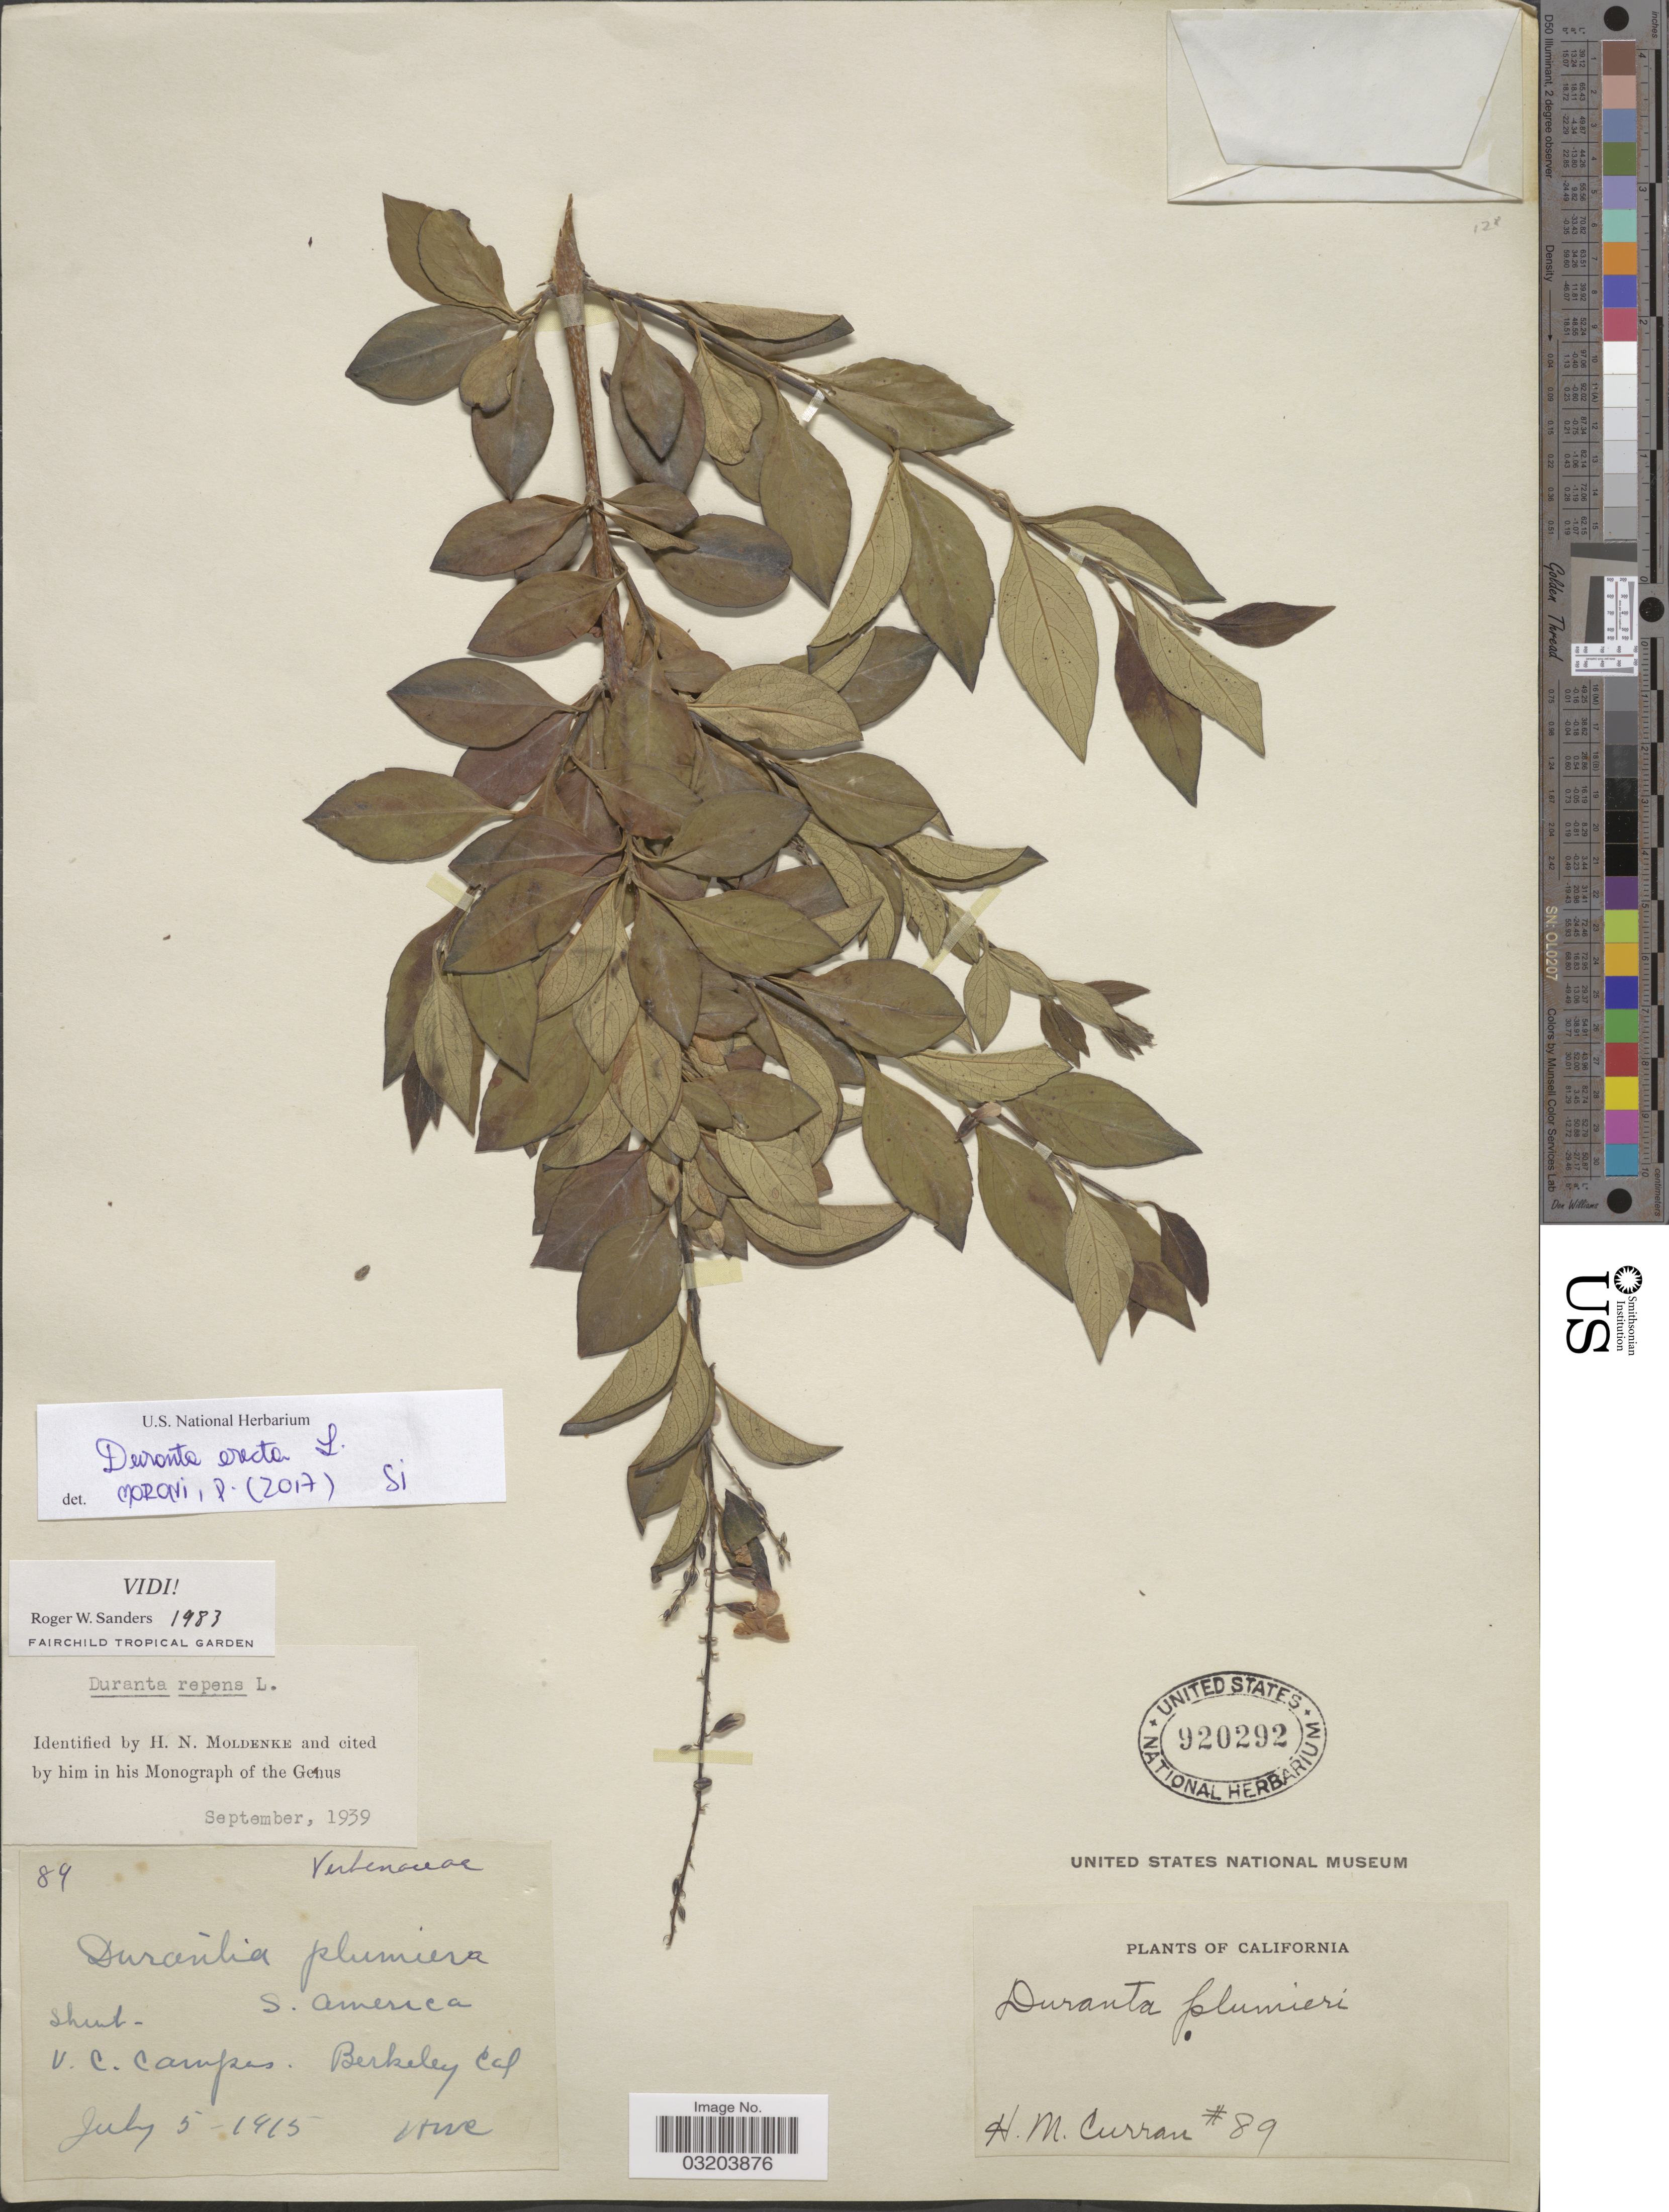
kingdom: Plantae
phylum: Tracheophyta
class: Magnoliopsida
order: Lamiales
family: Verbenaceae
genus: Duranta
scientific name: Duranta erecta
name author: L.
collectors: H. M. Curran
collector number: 89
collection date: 1915-07-05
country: United States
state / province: California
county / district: Alameda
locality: V. C. Campus. Berkeley.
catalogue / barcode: US 920292